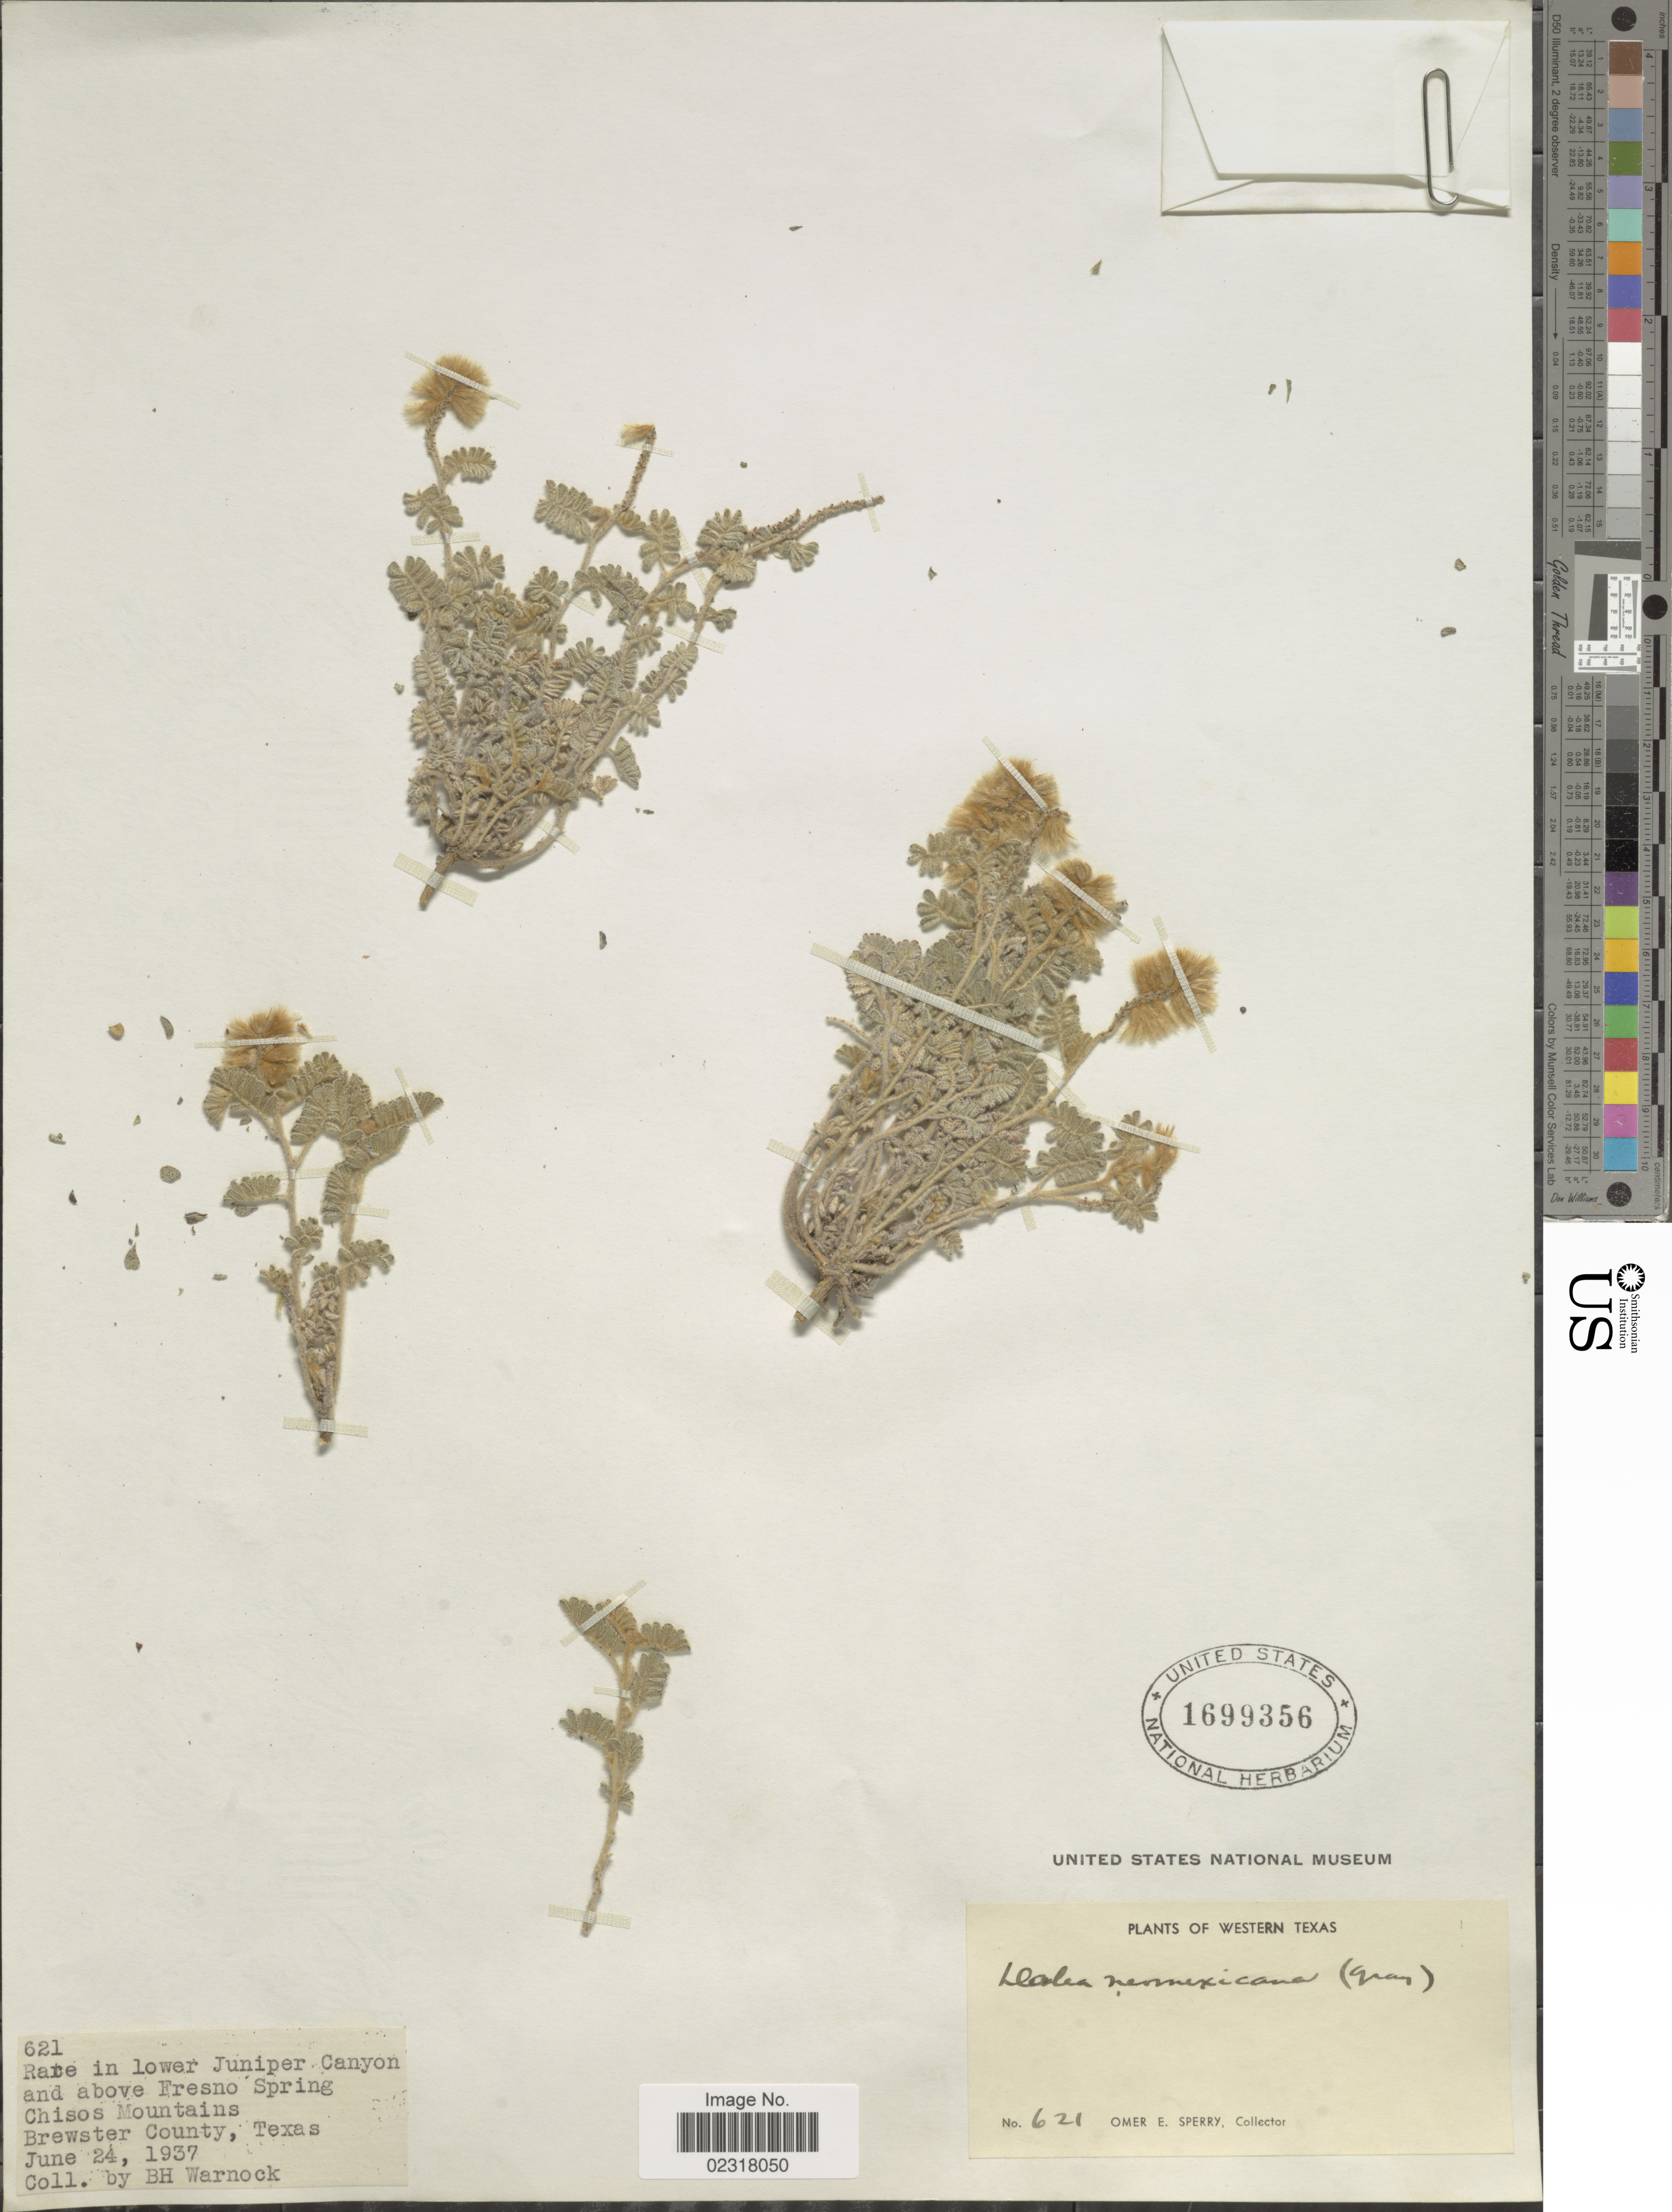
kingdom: Plantae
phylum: Tracheophyta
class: Magnoliopsida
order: Fabales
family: Fabaceae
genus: Dalea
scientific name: Dalea neomexicana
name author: (A. Gray) Cory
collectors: O. E. Sperry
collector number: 621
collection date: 1937-06-24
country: United States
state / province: Texas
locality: Western Texas, rare in lower Juniper Canyonand above Fresno Spring, Chisos Mountains, Brewster County.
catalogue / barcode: US 1699356